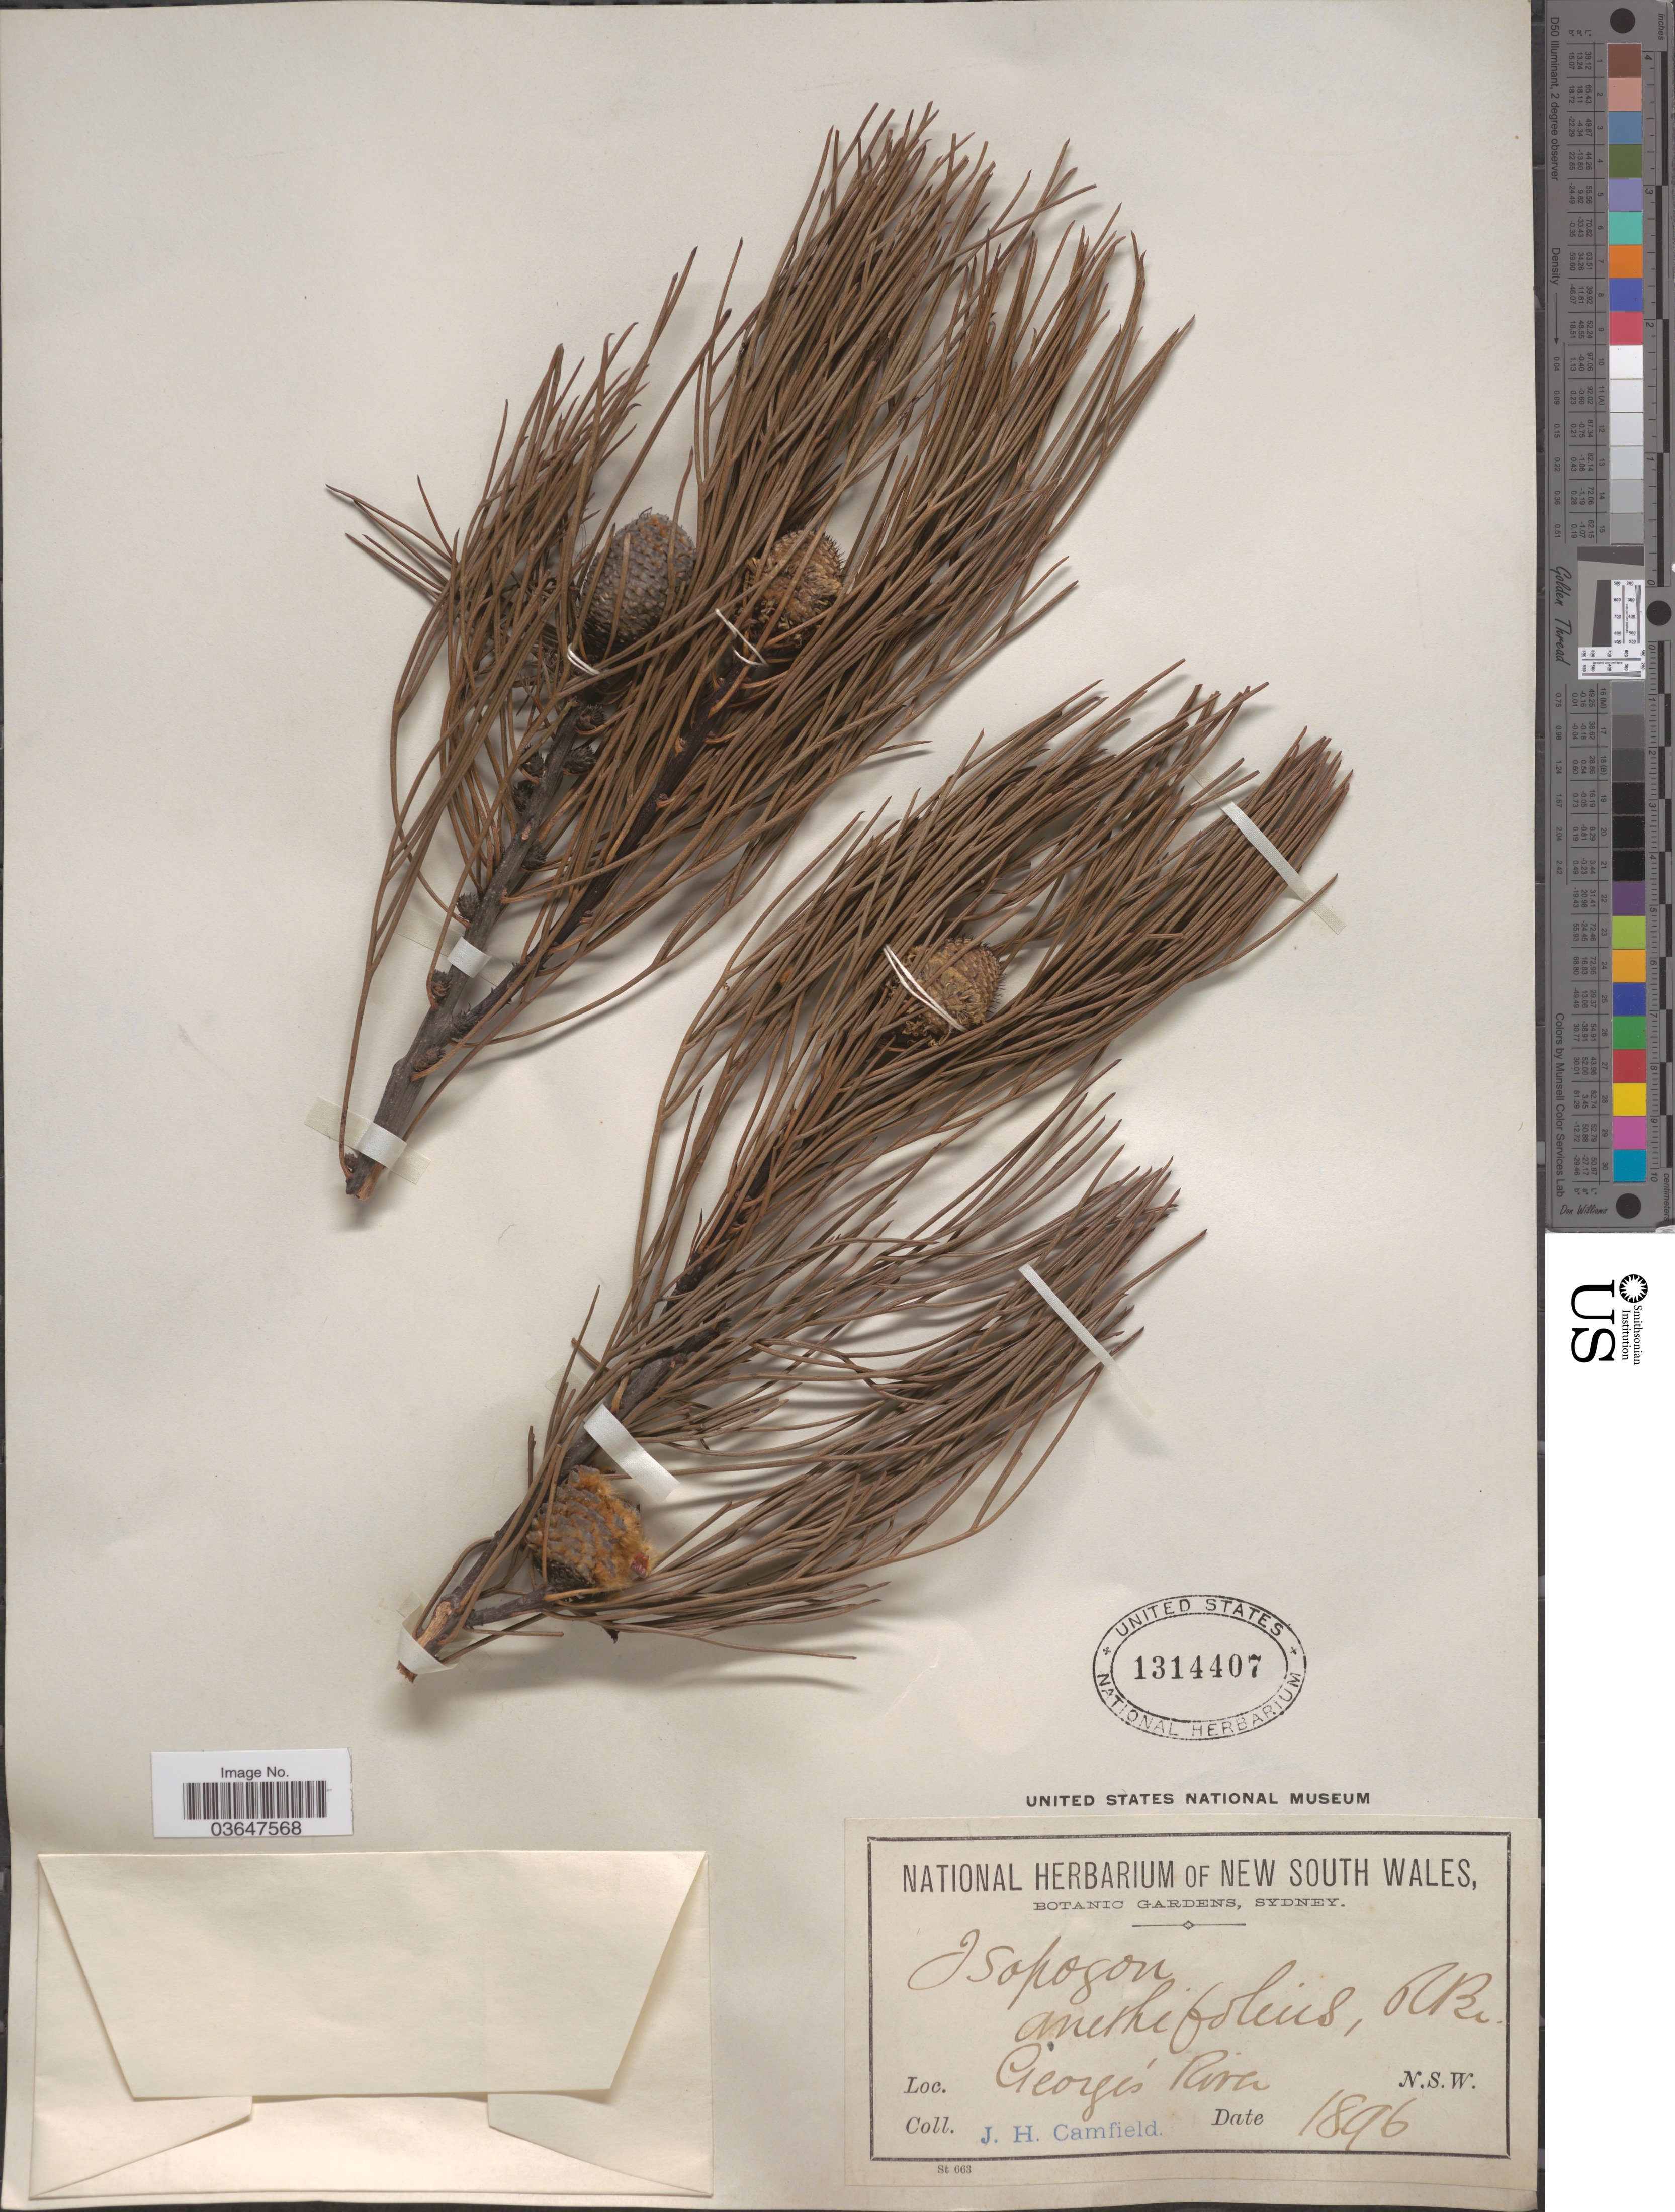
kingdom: Plantae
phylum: Tracheophyta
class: Magnoliopsida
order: Proteales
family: Proteaceae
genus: Isopogon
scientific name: Isopogon anethifolius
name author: Knight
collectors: J. Camfield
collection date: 1896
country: Australia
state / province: New South Wales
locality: Georgés River N.S.W.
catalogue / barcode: US 1314407